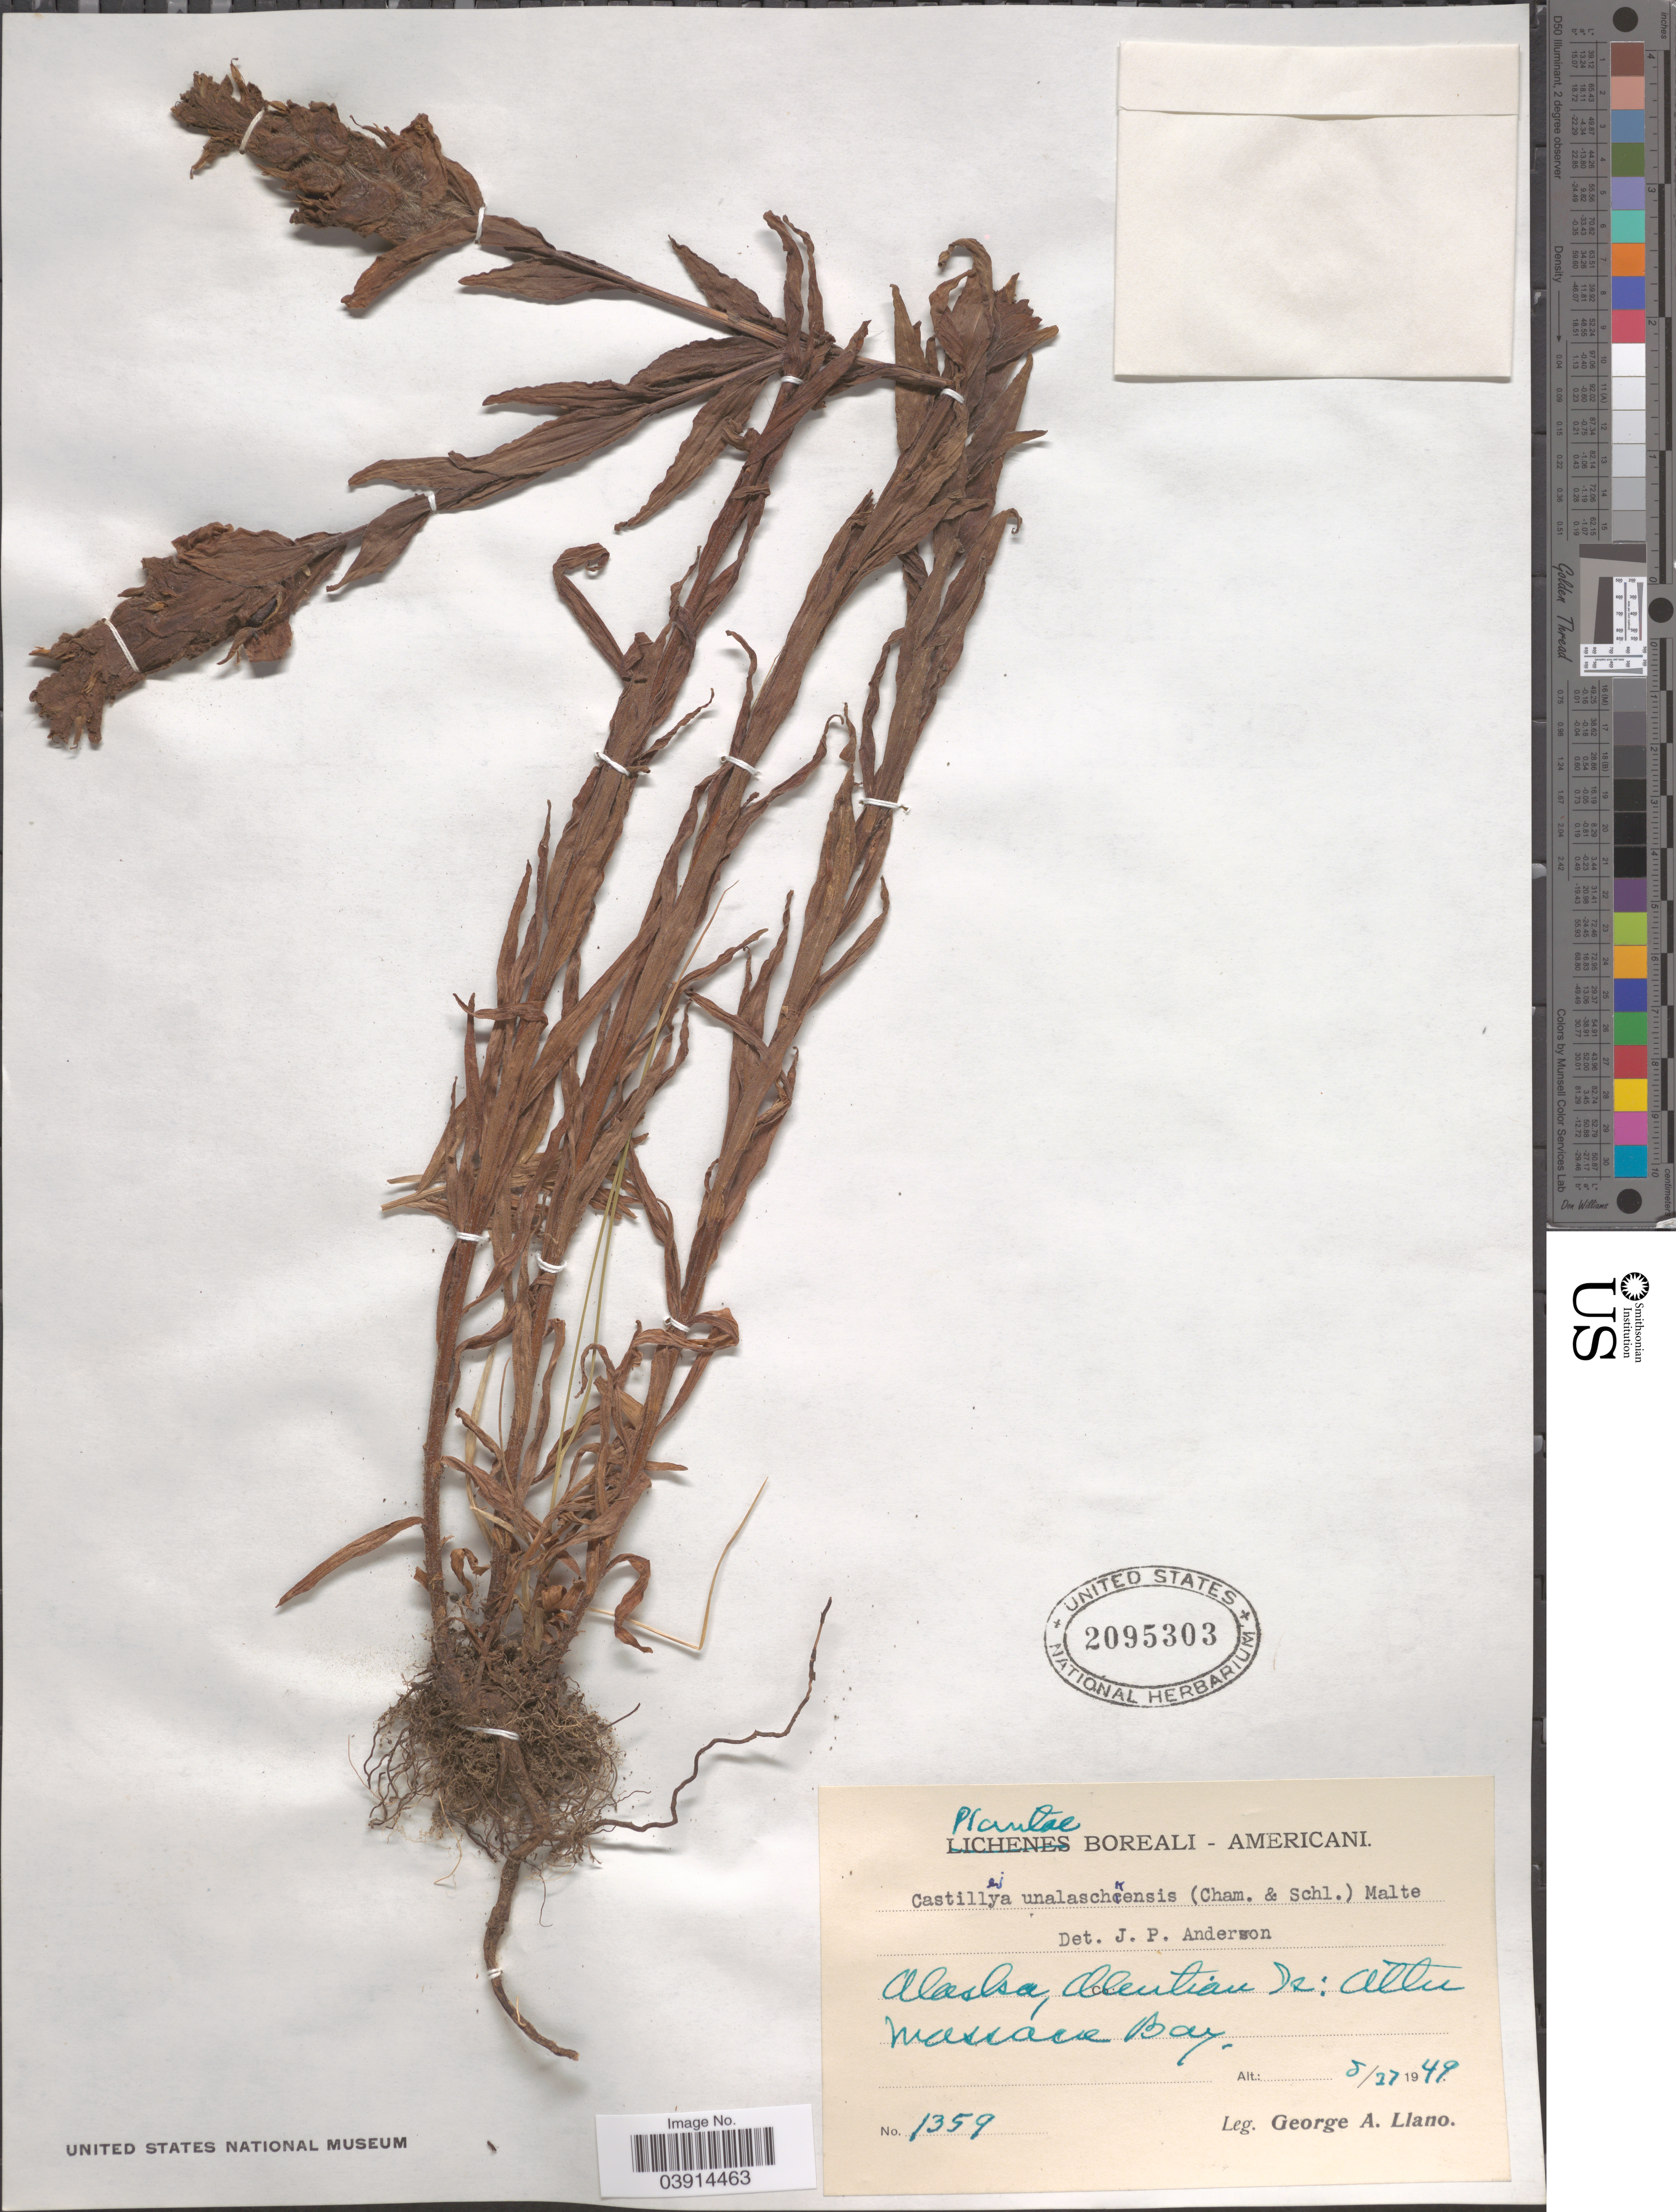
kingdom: Plantae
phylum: Tracheophyta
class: Magnoliopsida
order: Lamiales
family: Orobanchaceae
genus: Castilleja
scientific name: Castilleja unalaschcensis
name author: (Cham. & Schltdl.) Malte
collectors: G. Llano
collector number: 1359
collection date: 1949-08-27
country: United States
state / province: Alaska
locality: Aleutian Is: Attu Massacre Bay.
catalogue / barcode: US 2095303